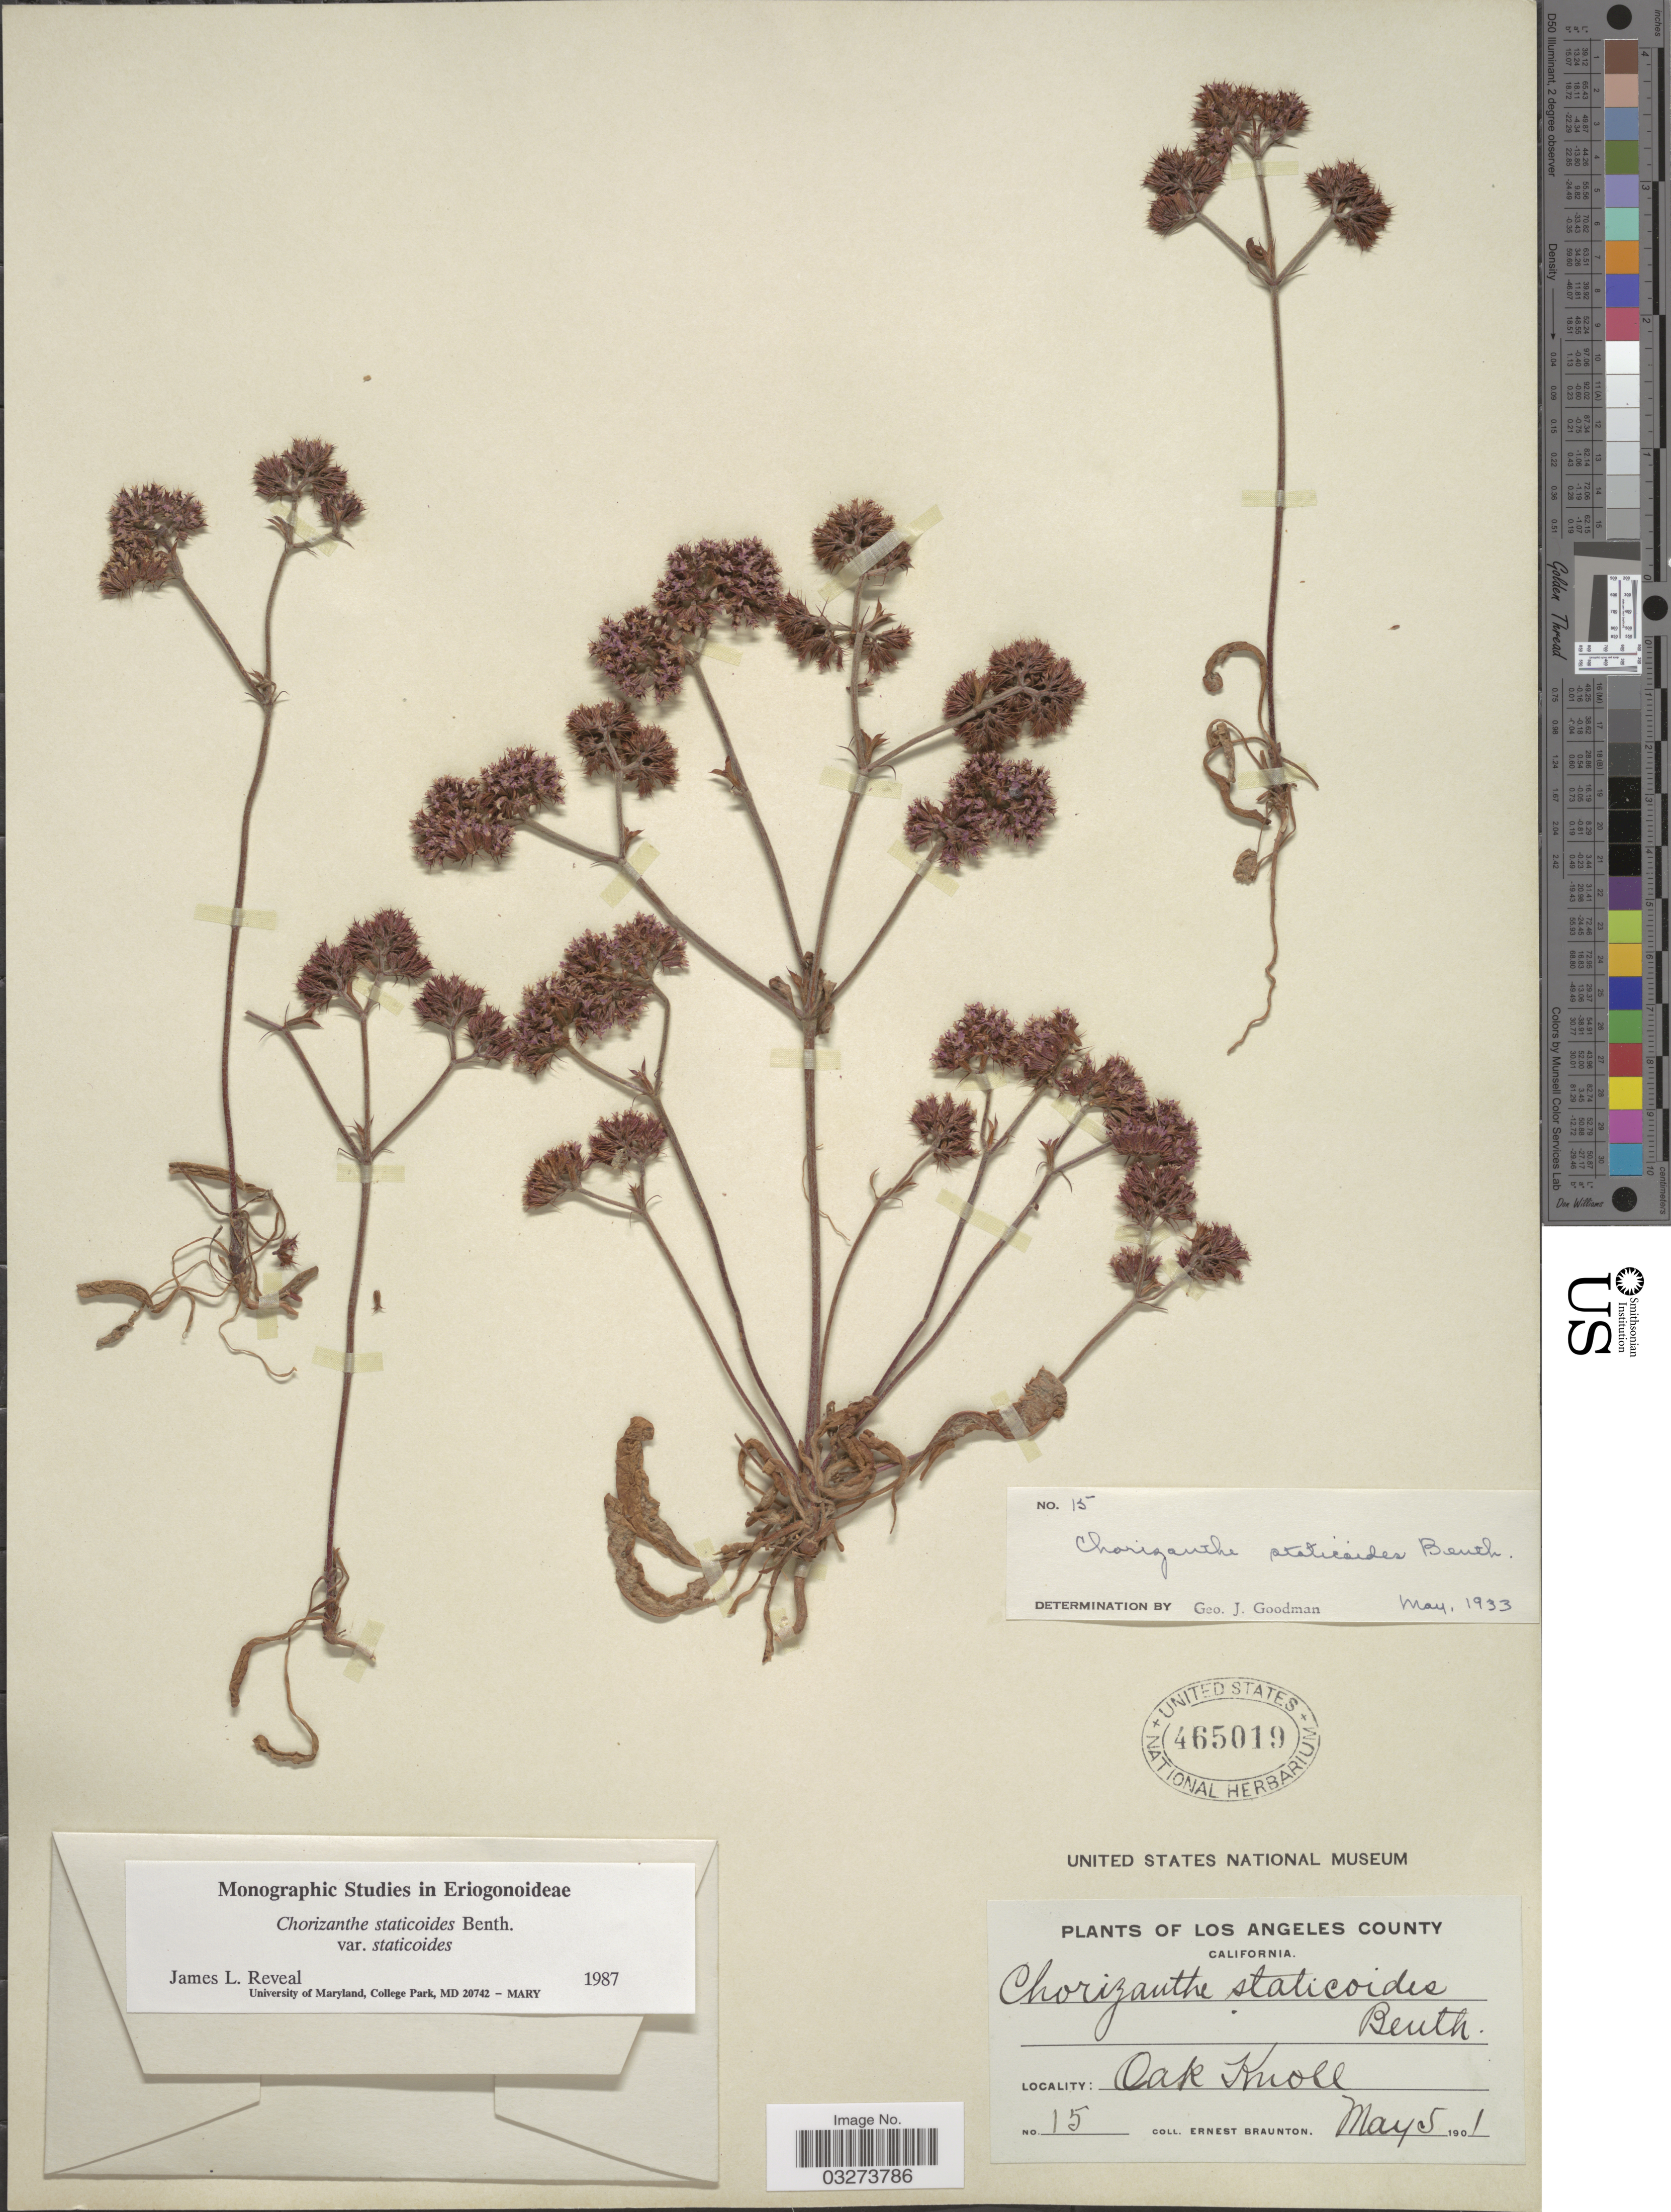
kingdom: Plantae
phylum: Tracheophyta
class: Magnoliopsida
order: Caryophyllales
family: Polygonaceae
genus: Chorizanthe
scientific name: Chorizanthe staticoides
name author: Benth.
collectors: E. Braunton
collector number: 15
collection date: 1901-05-05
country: United States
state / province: California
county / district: Los Angeles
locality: Los Angeles County, Oak Knoll.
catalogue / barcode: US 465019